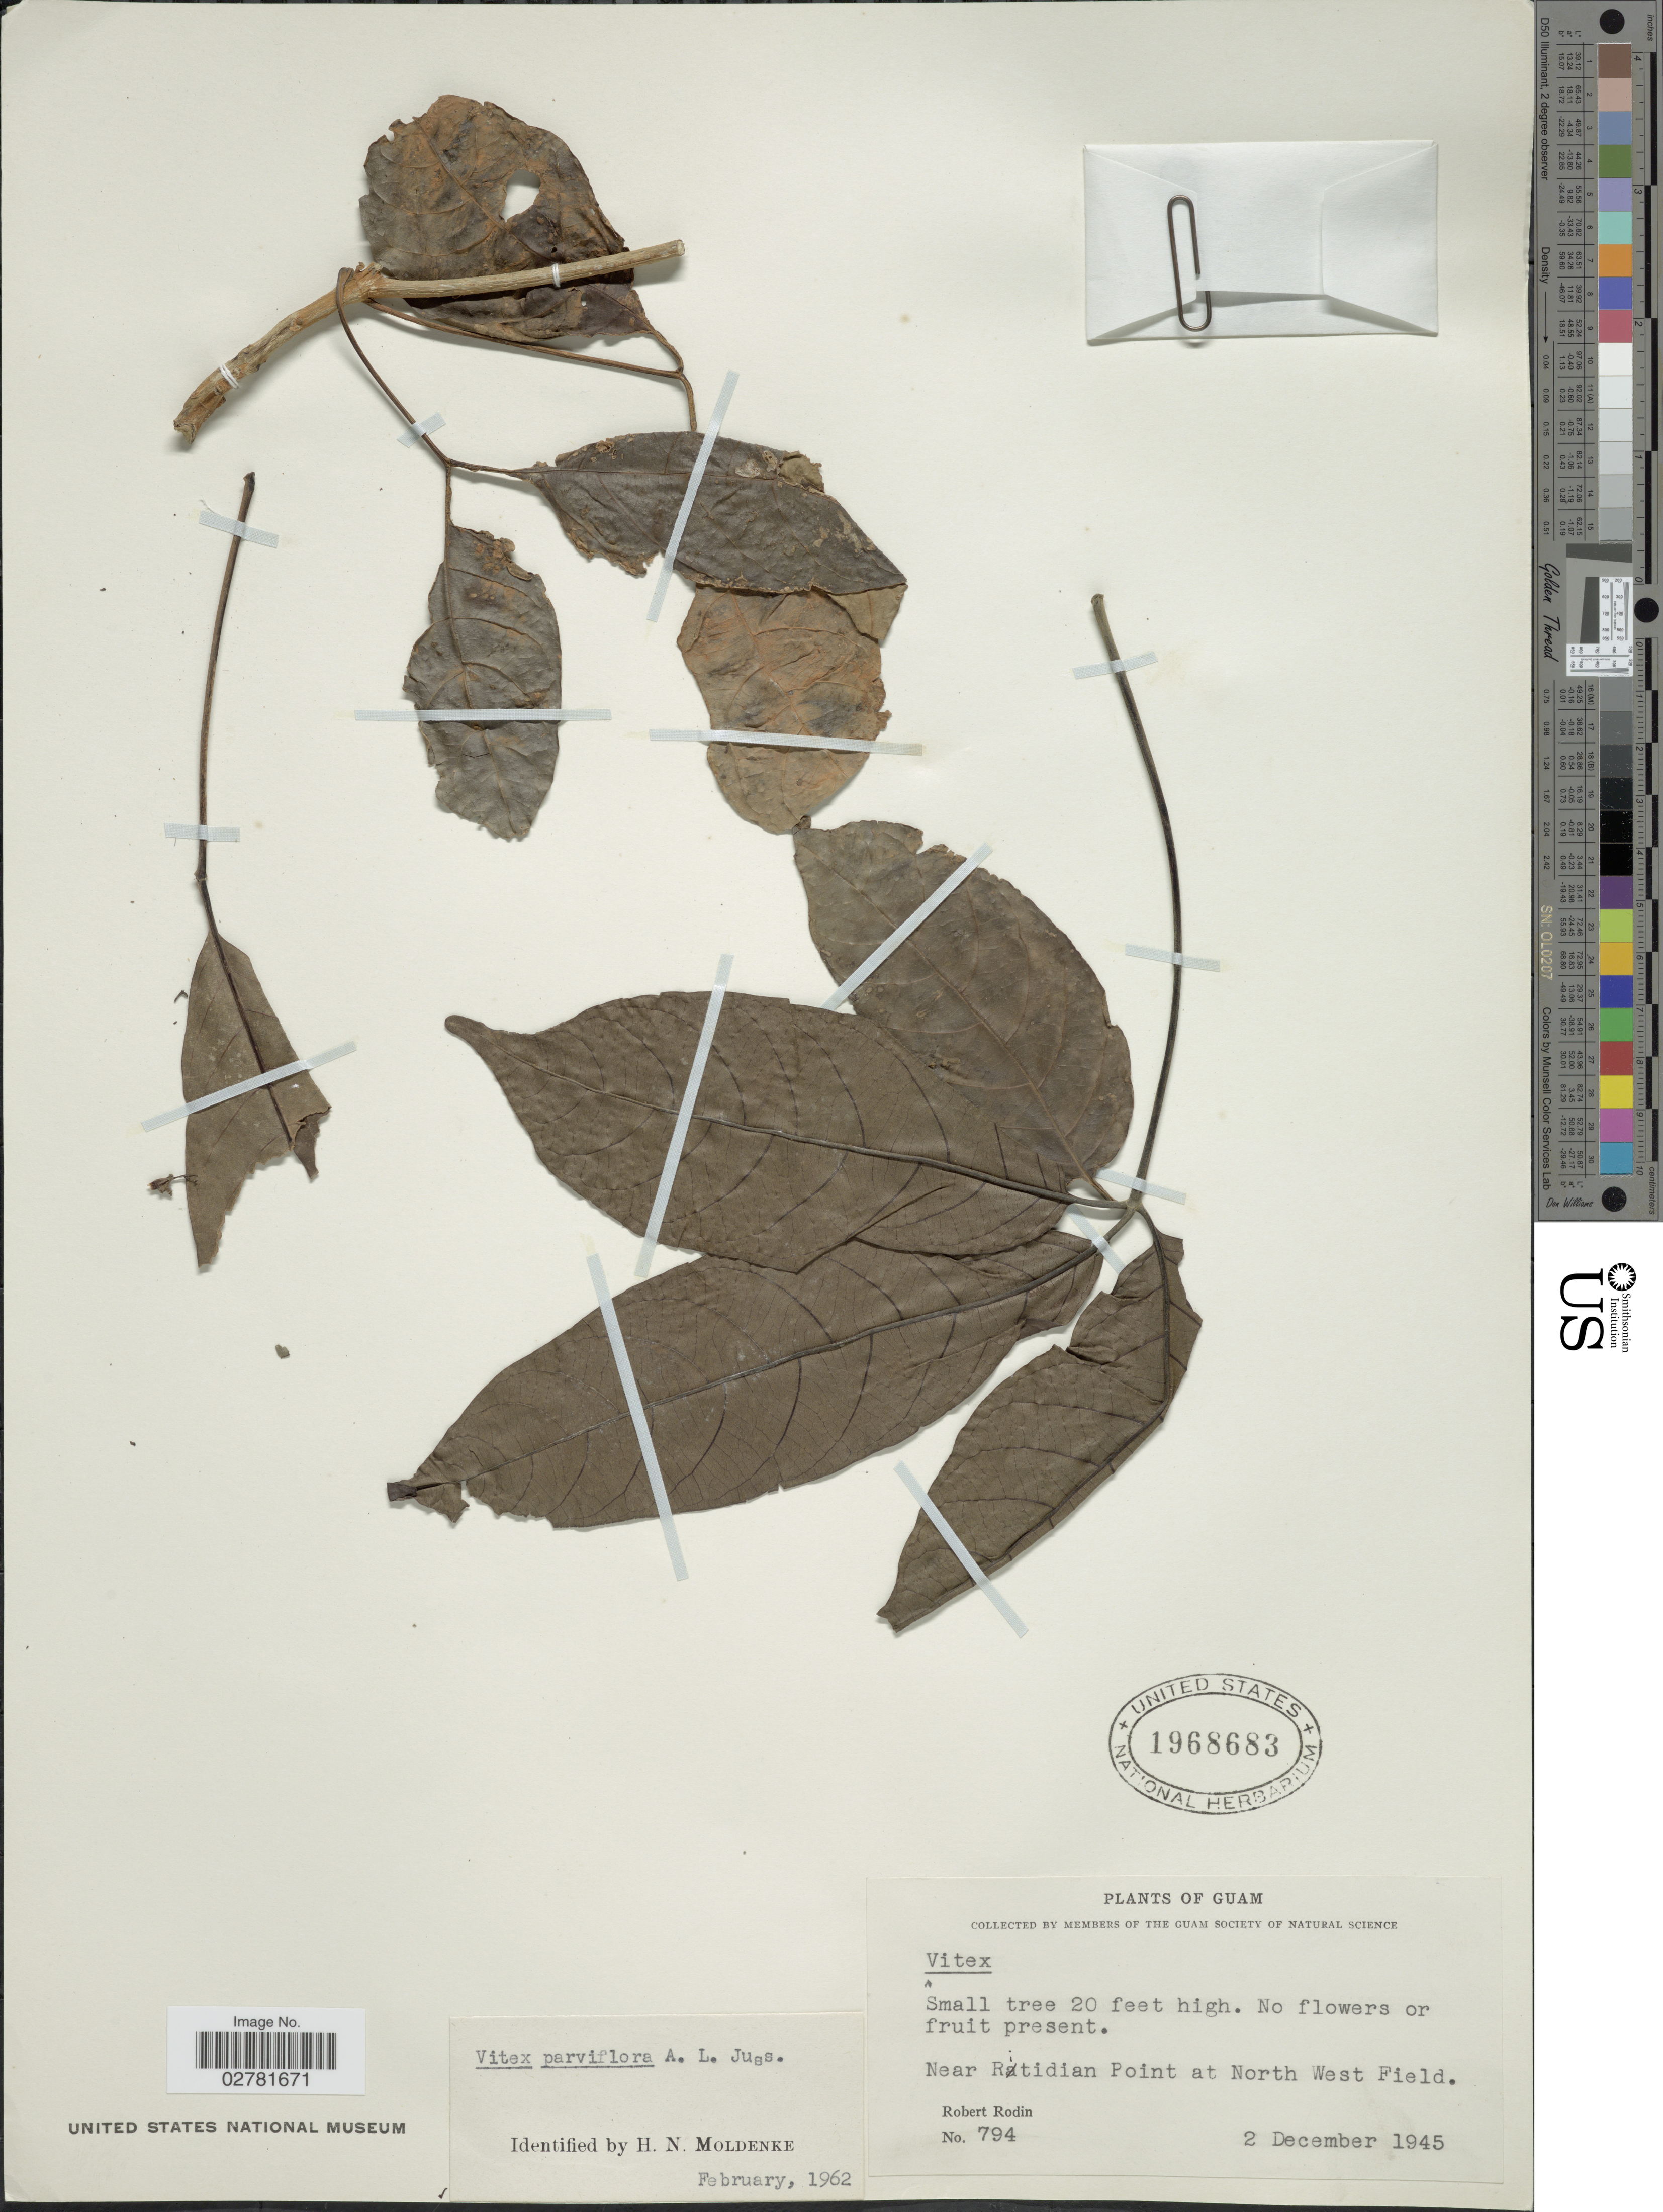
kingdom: Plantae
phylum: Tracheophyta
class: Magnoliopsida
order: Lamiales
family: Lamiaceae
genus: Vitex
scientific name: Vitex parviflora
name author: Juss.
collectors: R. Rodin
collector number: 794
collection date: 1945-12-02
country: Guam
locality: Near Ritidian Point at North West Field.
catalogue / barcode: US 1968683